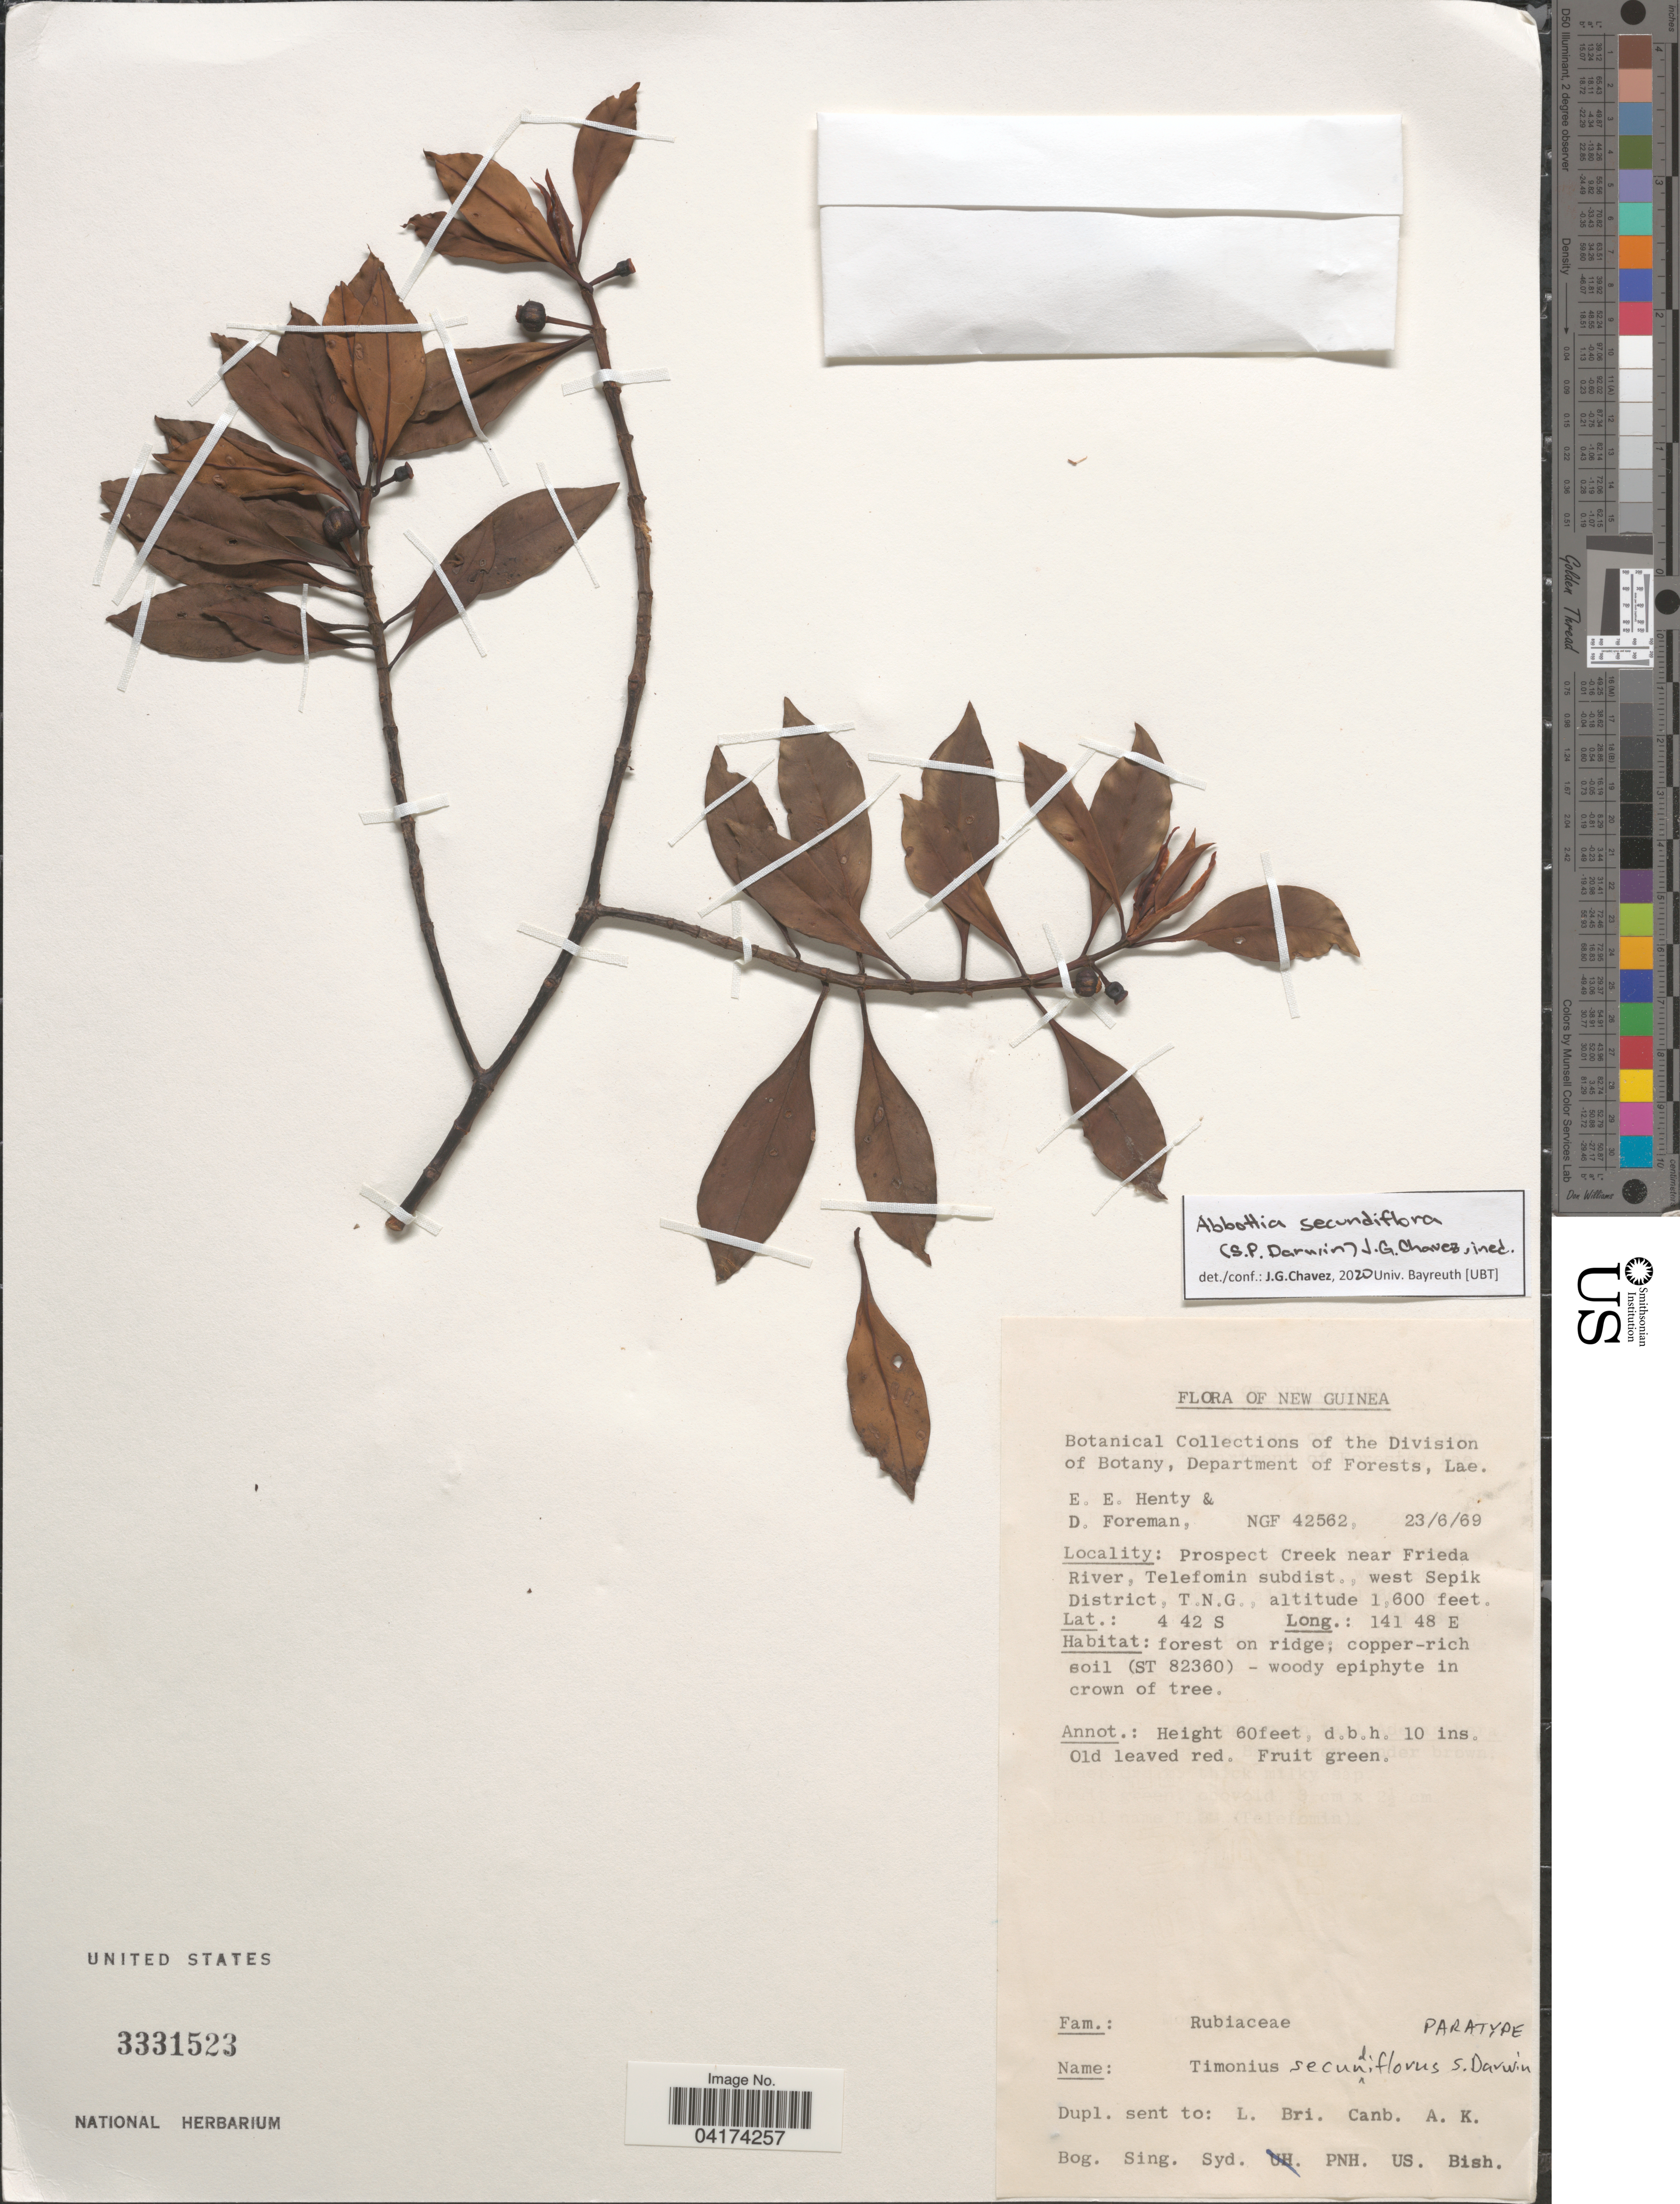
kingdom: Plantae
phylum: Tracheophyta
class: Magnoliopsida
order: Gentianales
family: Rubiaceae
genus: Abbottia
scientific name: Abbottia secundiflora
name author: (S.P. Darwin) J.G. Chavez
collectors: E. Henty & D. Foreman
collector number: NGF 42562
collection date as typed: Transcribed d/m/y: 23/6/69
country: Papua New Guinea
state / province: Sandaun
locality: New Guinea. Prospect Creek near Frieda River, Telefomin subdist., west Sepik District, T.N.G.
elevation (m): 488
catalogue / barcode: US 3331523